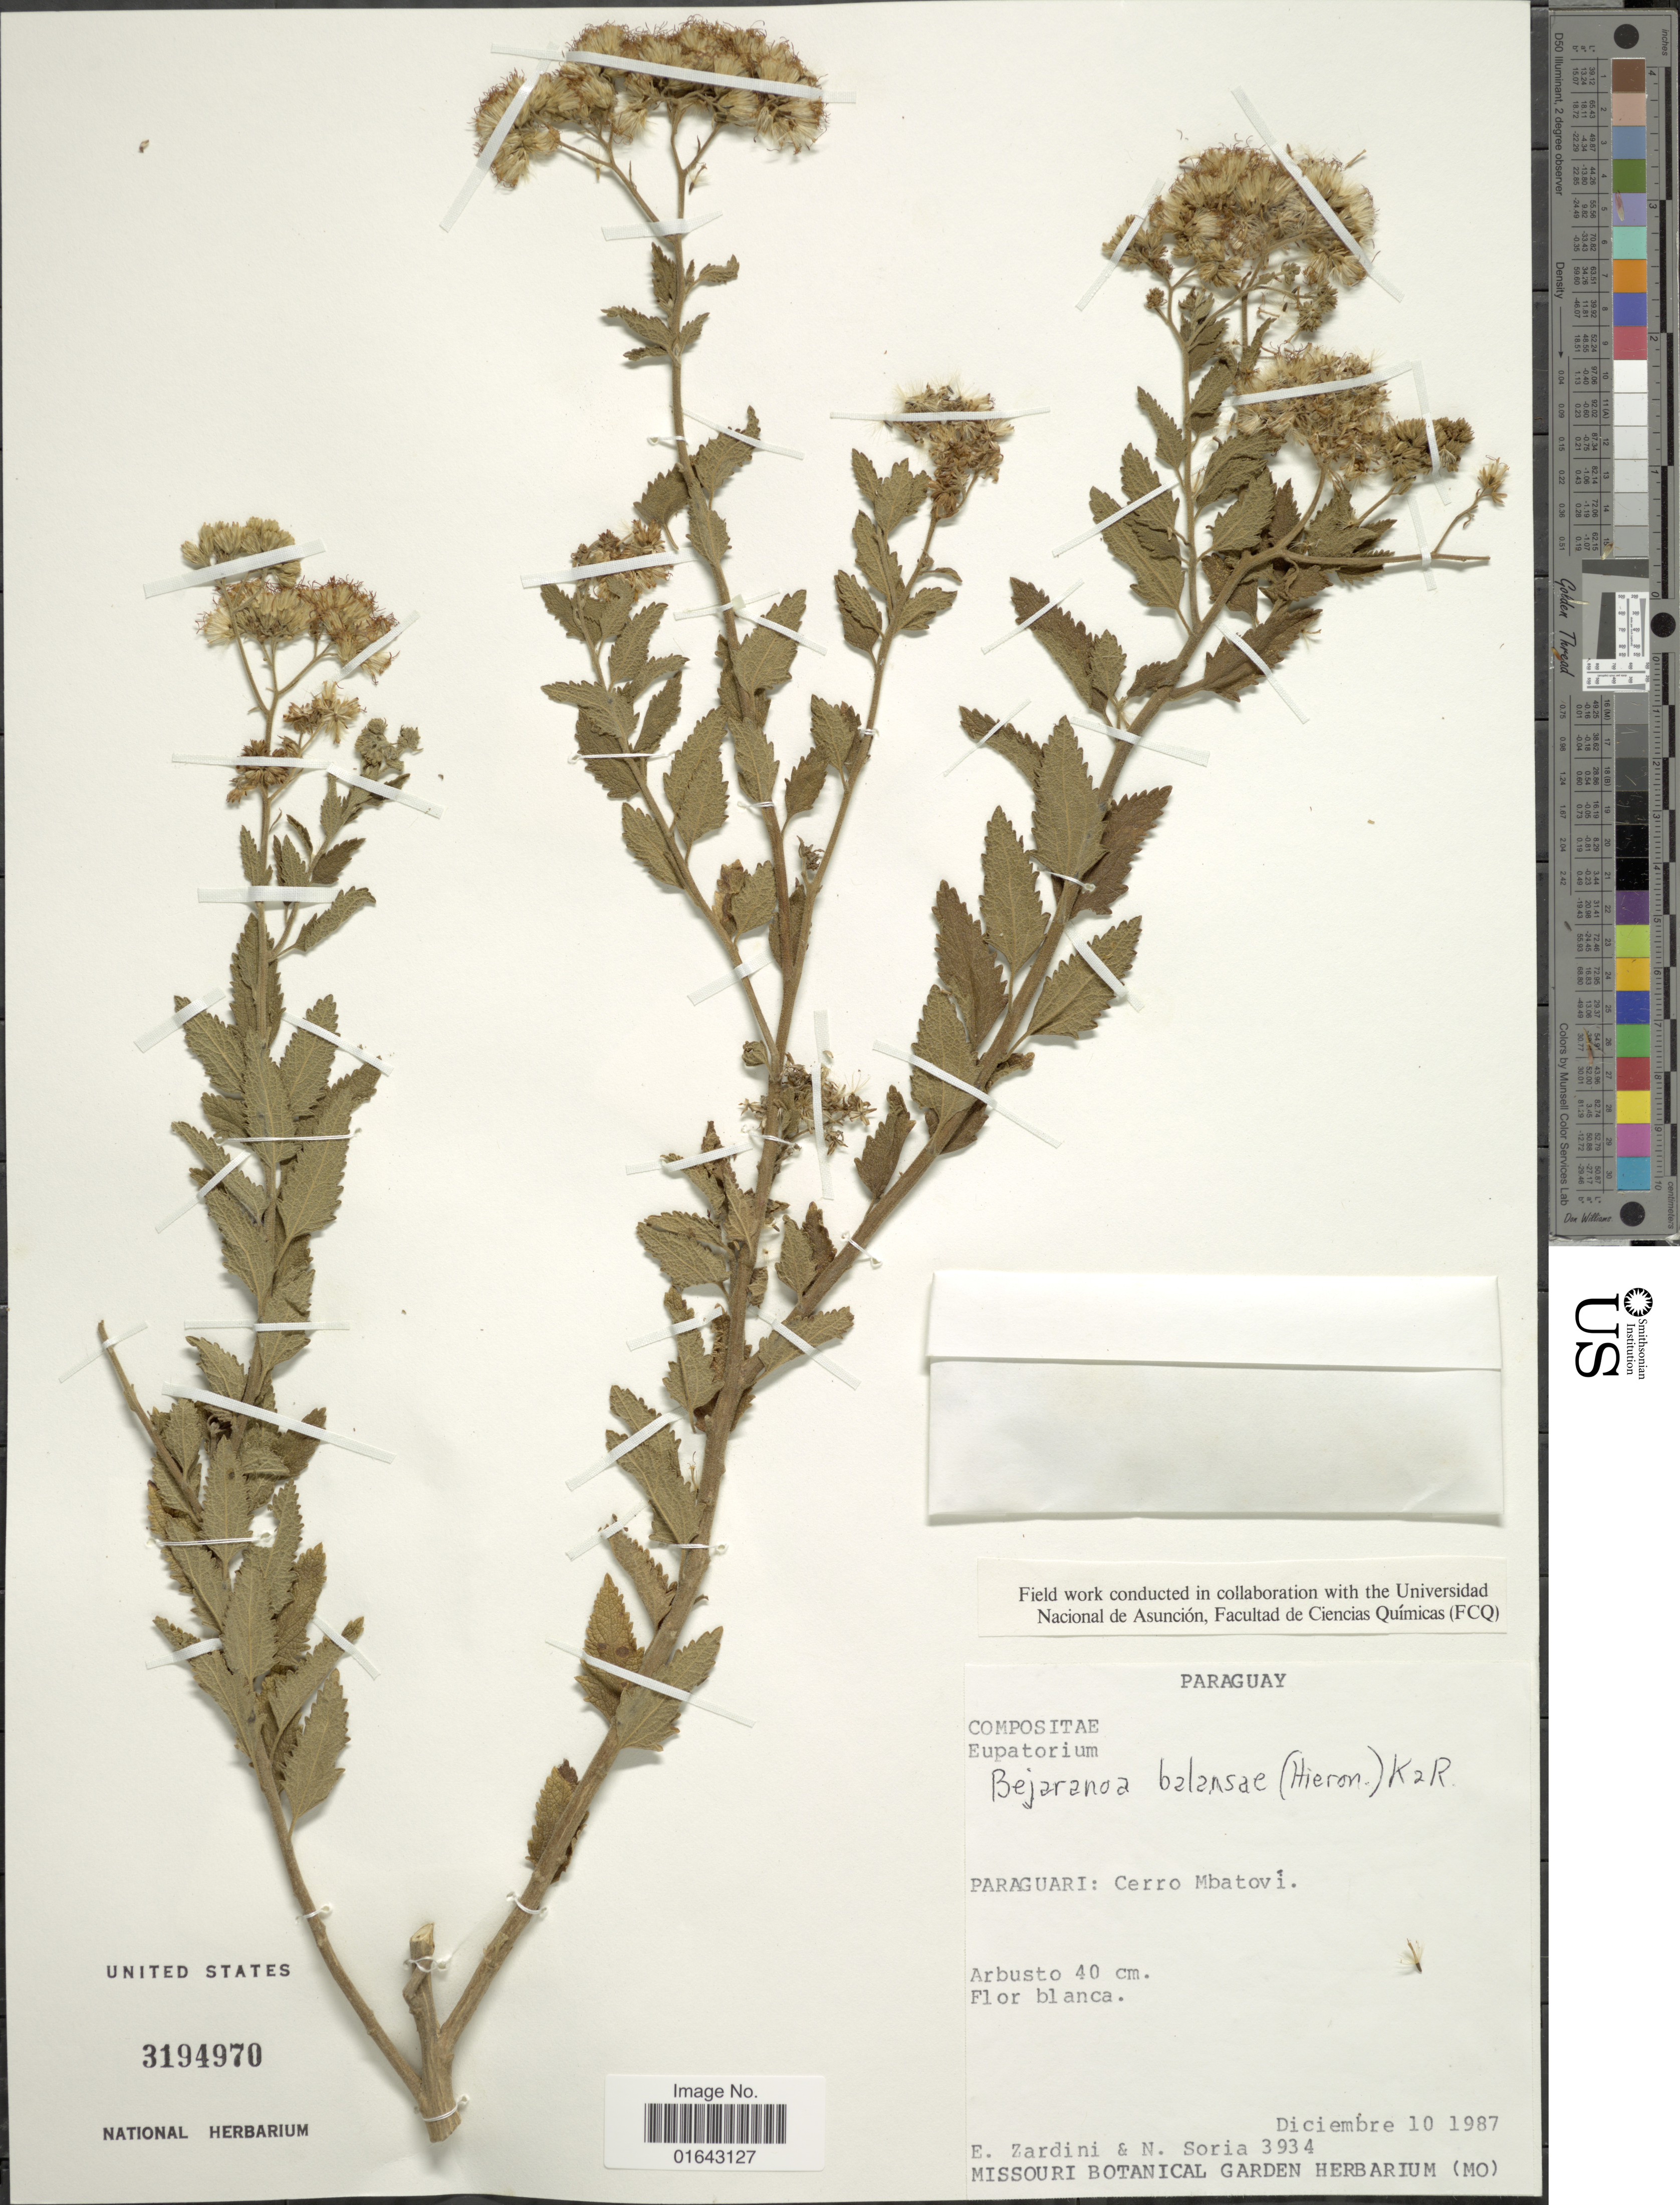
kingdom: Plantae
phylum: Tracheophyta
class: Magnoliopsida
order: Asterales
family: Asteraceae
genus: Bejaranoa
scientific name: Bejaranoa balansae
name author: (Hieron.) R.M. King & H. Rob.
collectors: E. M. Zardini & N. Soria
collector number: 3934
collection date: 1987-12-10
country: Paraguay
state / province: Paraguari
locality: Paragauri: Cerro Mbatoví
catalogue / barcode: US 3194970